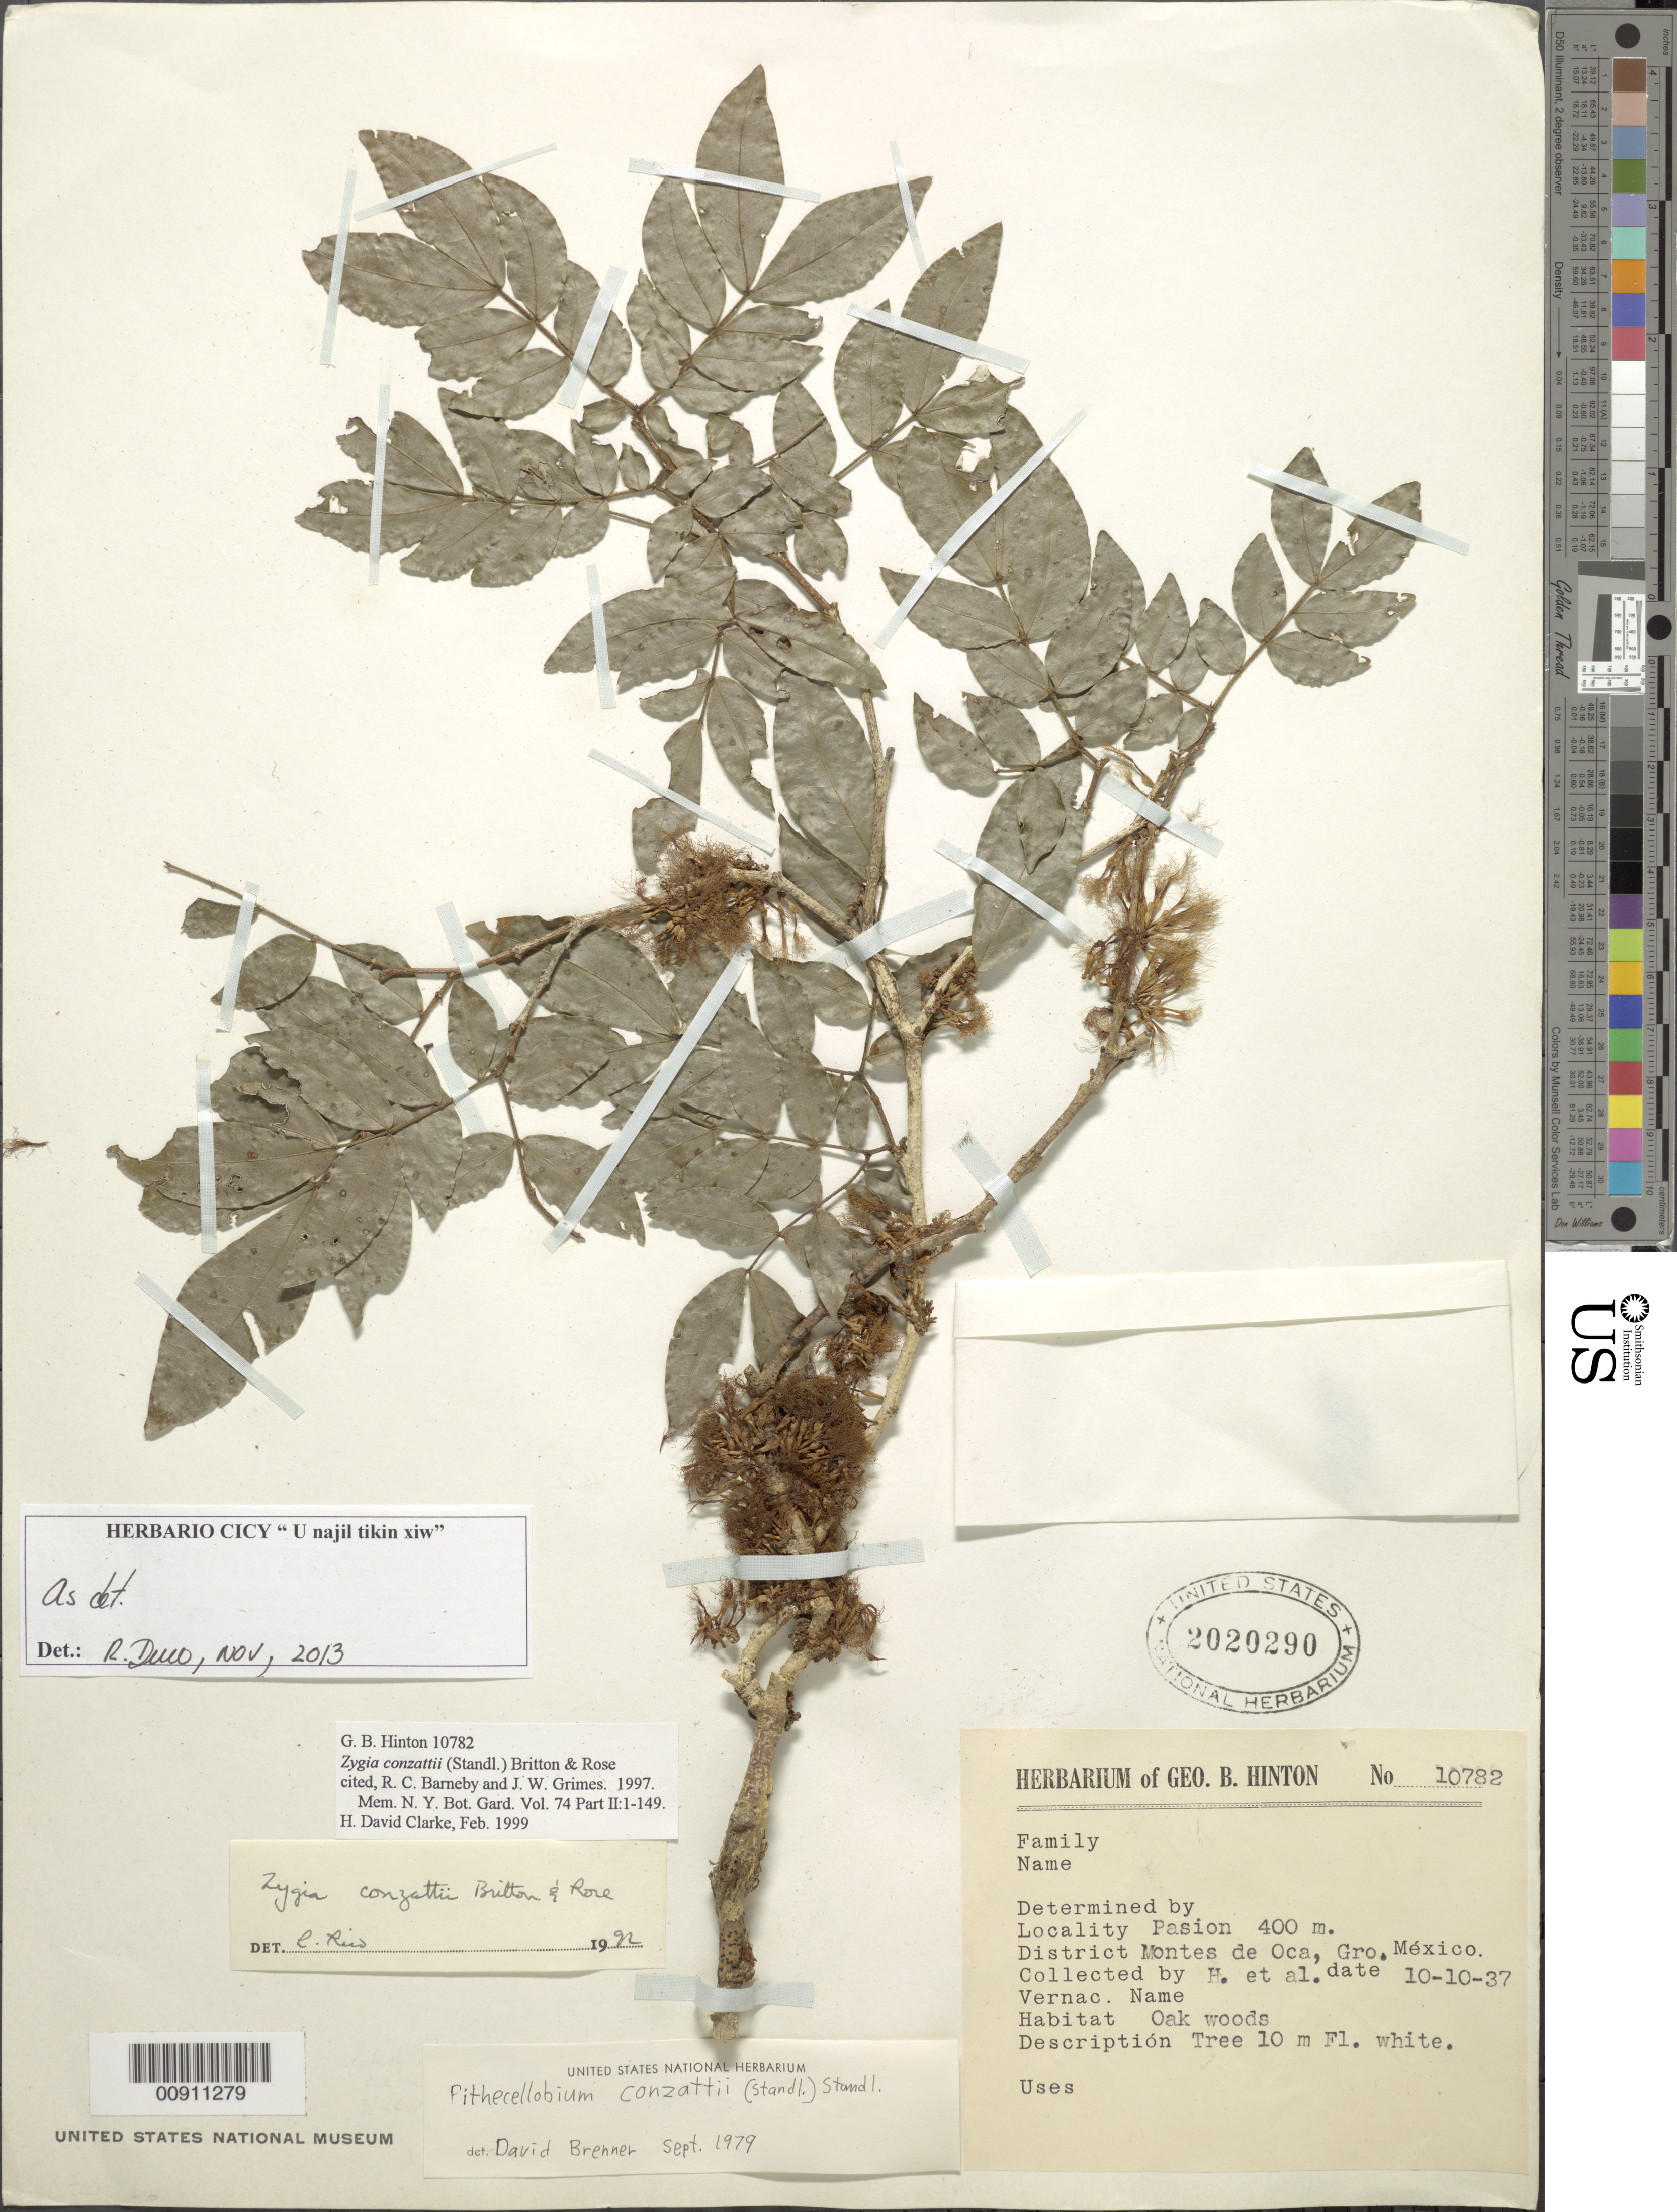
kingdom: Plantae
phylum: Tracheophyta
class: Magnoliopsida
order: Fabales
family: Fabaceae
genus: Zygia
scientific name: Zygia conzattii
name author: (Standl.) Britton & Rose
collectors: G. B. Hinton & et al.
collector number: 10782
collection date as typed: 10 Oct 1937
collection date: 1937-10-10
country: Mexico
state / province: Guerrero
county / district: Montes de Oca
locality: Pasion, District Montes de Oca, Guerrero.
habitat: Oak woods.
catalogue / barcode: US 2020290